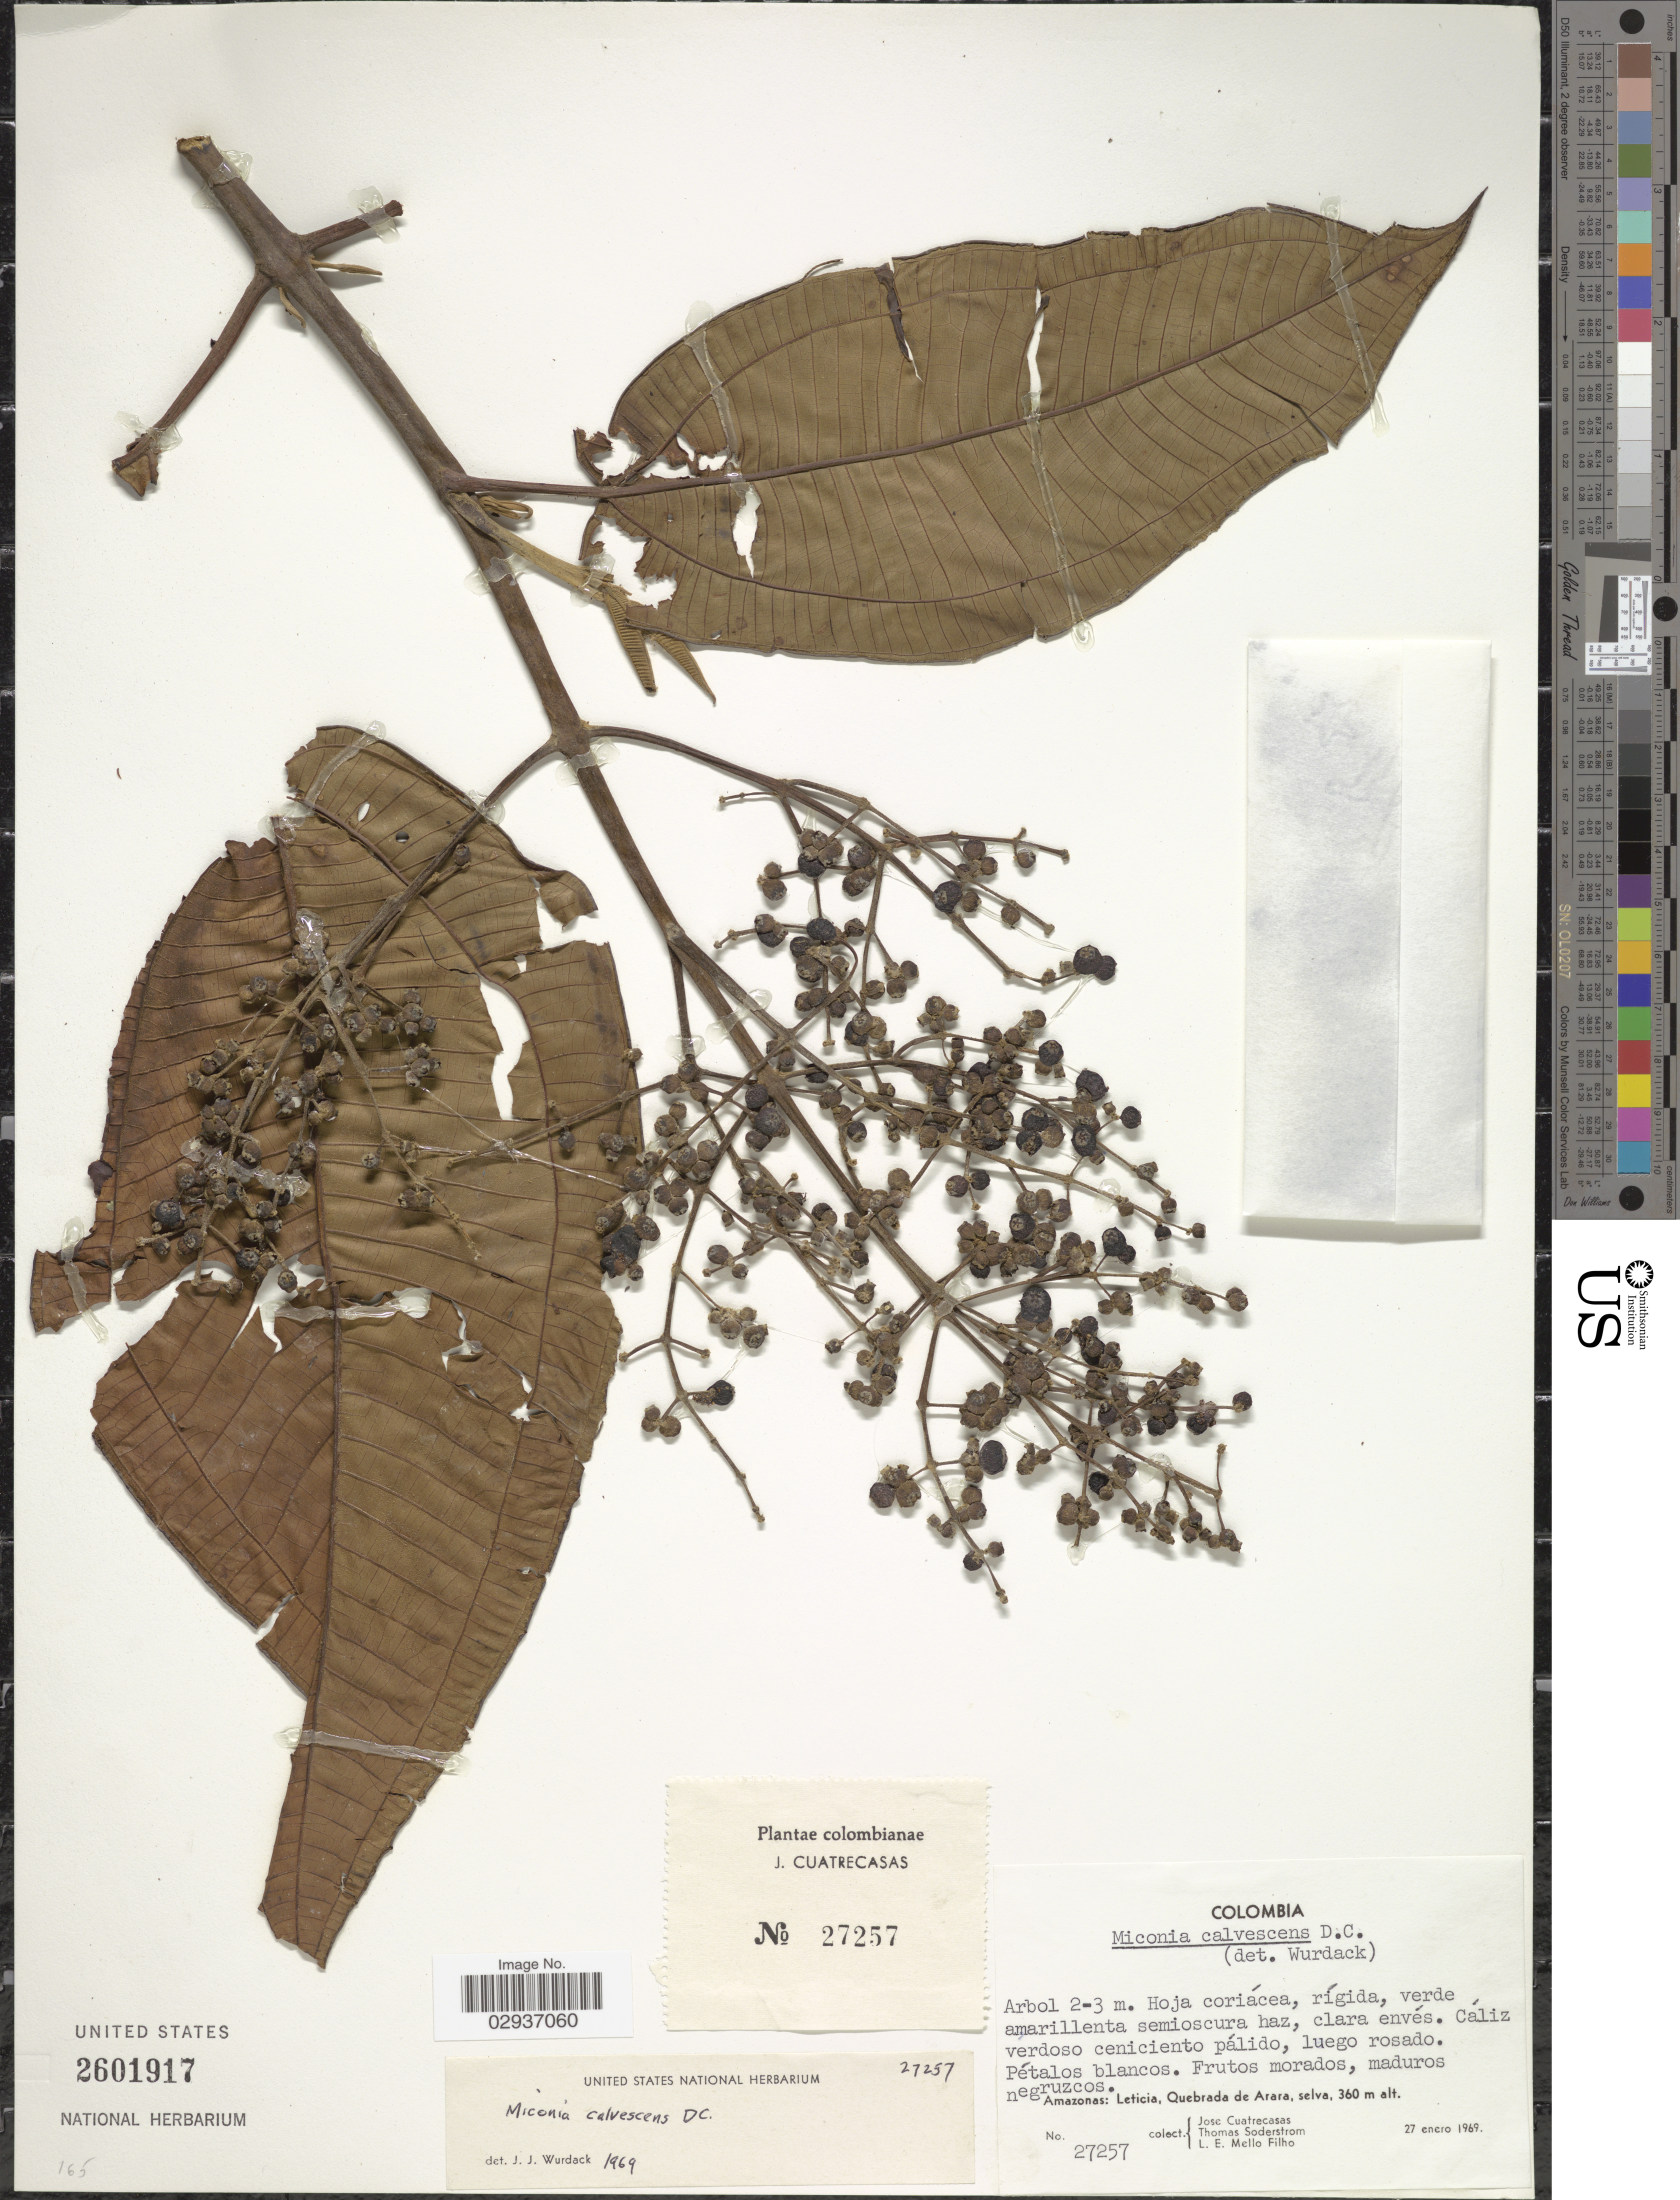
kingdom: Plantae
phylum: Tracheophyta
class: Magnoliopsida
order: Myrtales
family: Melastomataceae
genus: Miconia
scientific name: Miconia calvescens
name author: DC.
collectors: J. Cuatrecasas, T. R. Soderstrom & L. Mello Filho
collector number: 27257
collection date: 1969-01-27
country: Colombia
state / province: Amazônas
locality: Amazonas: Leticia, Quebrada de Arara.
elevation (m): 360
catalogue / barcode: US 2601917